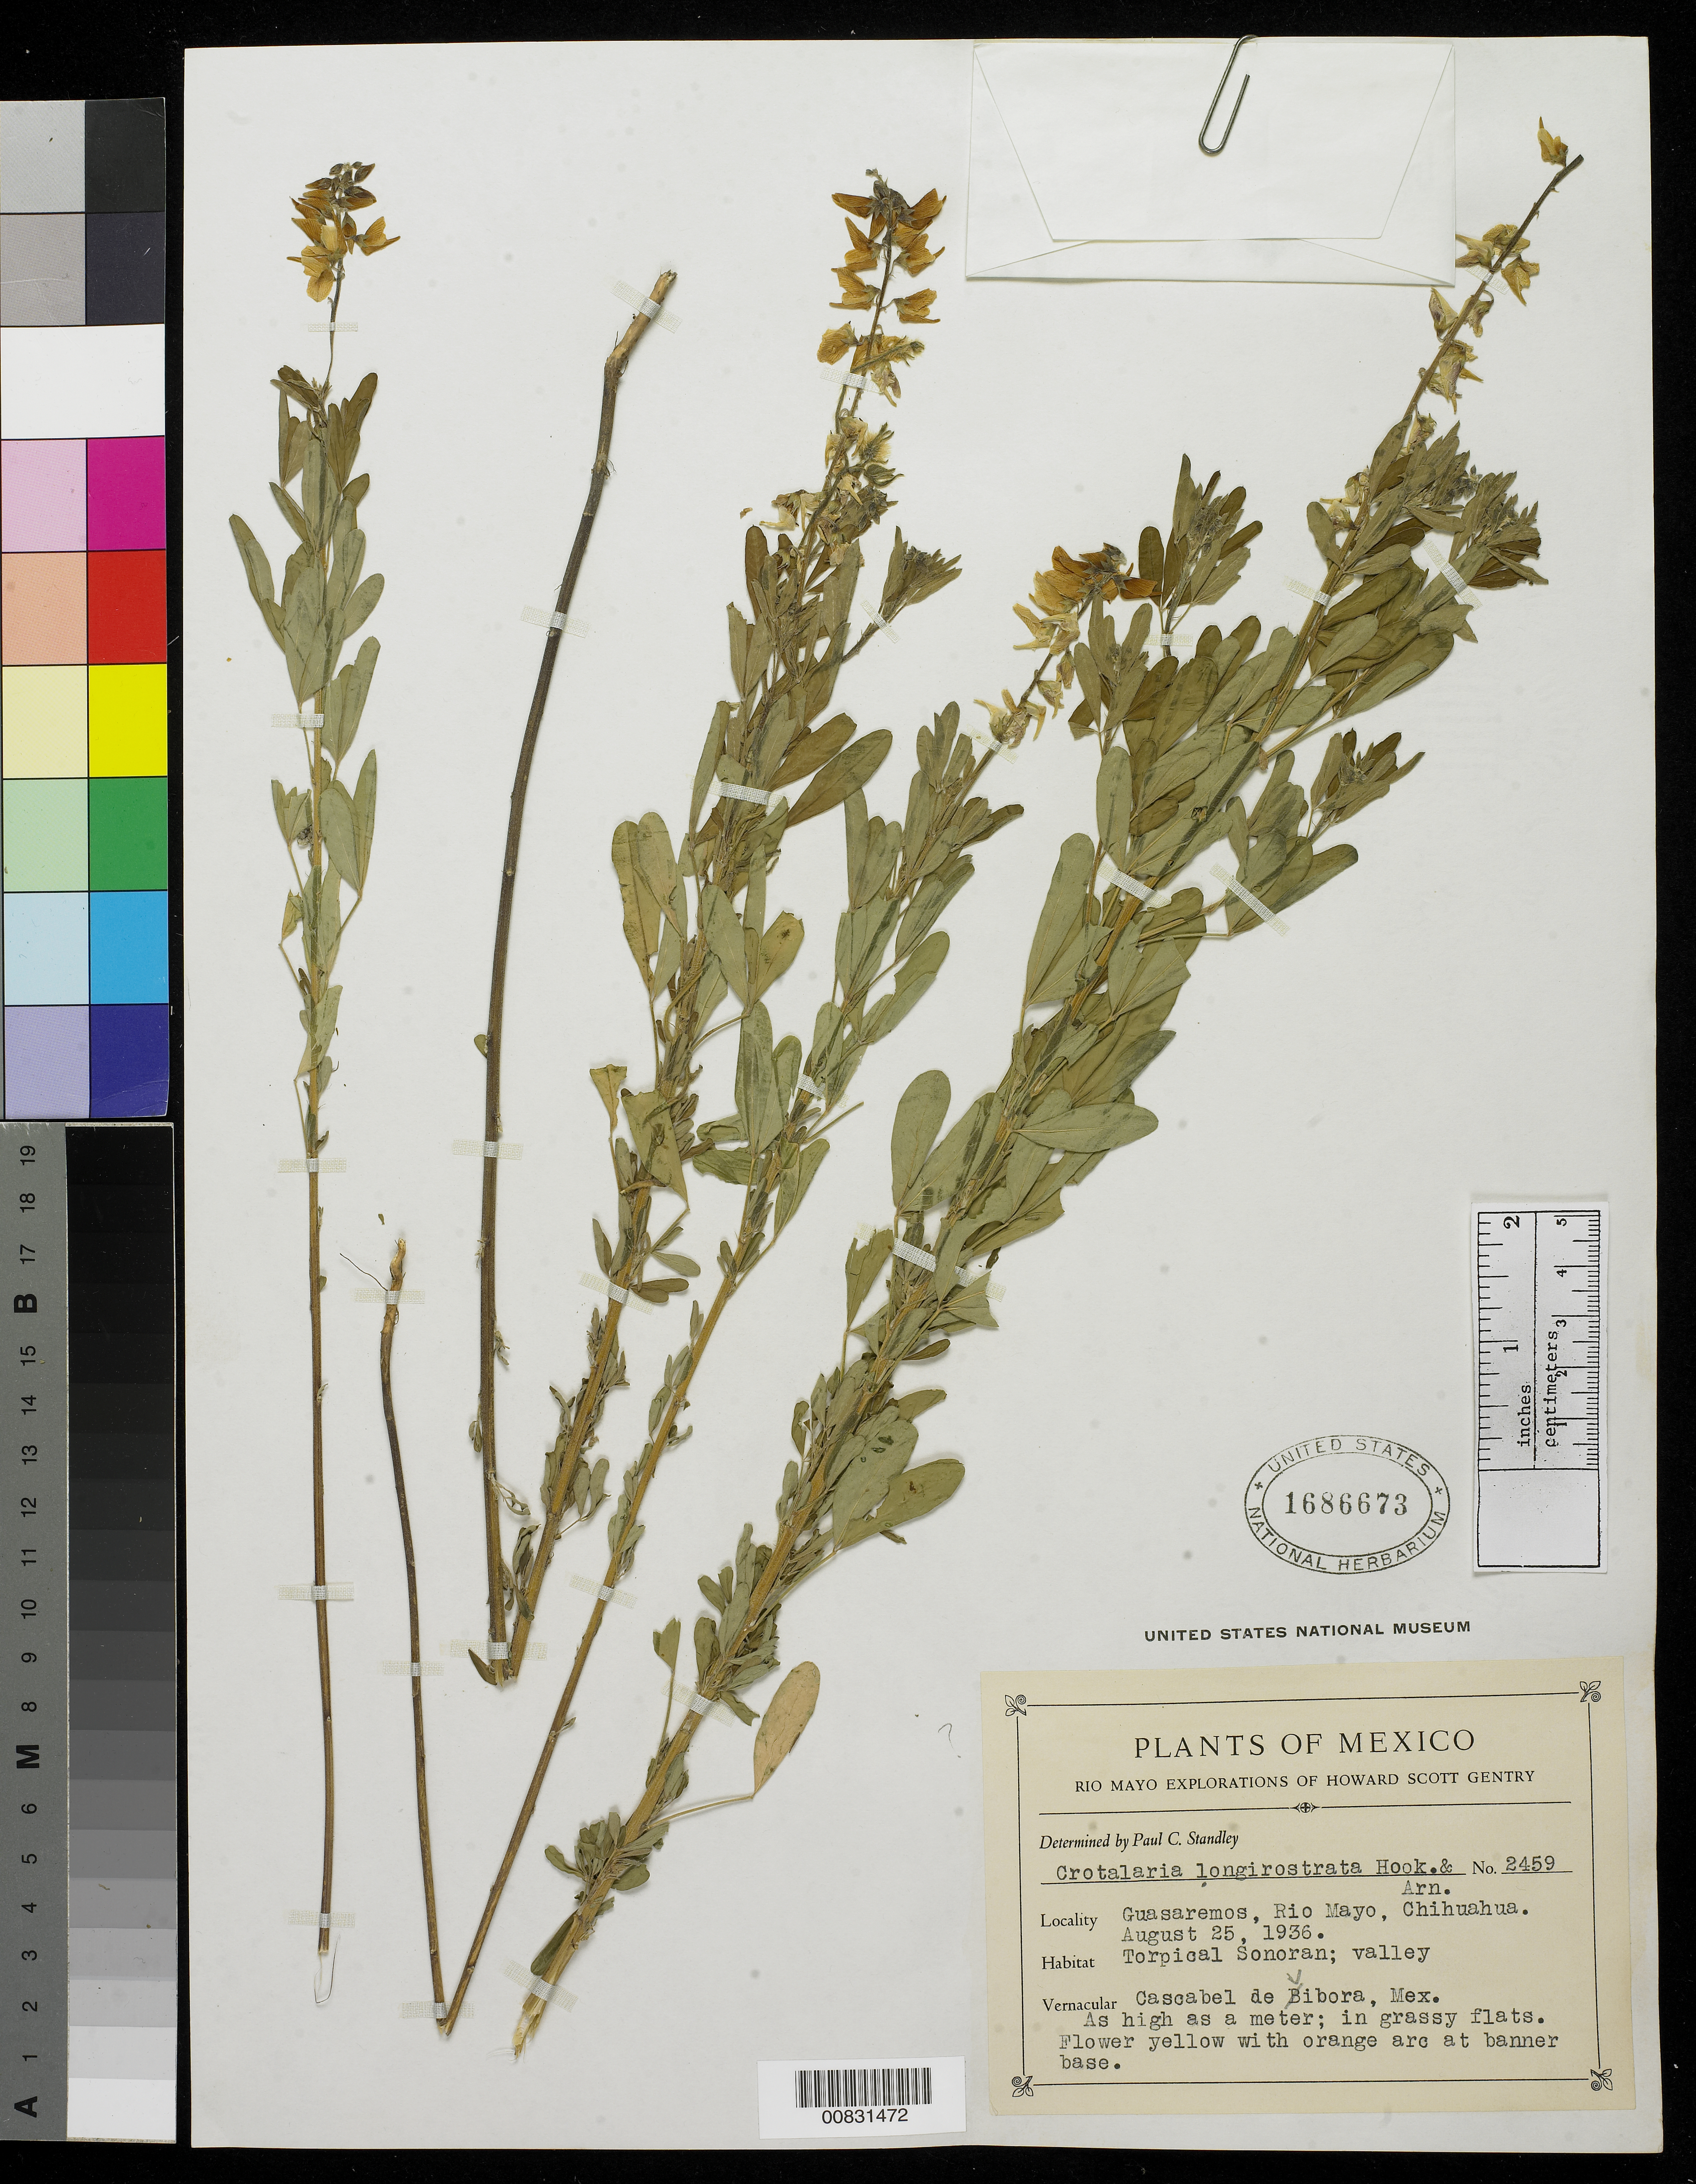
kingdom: Plantae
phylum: Tracheophyta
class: Magnoliopsida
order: Fabales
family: Fabaceae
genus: Crotalaria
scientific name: Crotalaria sp.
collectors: H. S. Gentry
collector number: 2459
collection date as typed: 25 Aug 1936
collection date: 1936-08-25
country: Mexico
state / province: Chihuahua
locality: Guasaremos, Rio Mayo, Chihuahua.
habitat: In grassy flats. Tropical Sonoran; valley.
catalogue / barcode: US 1686673